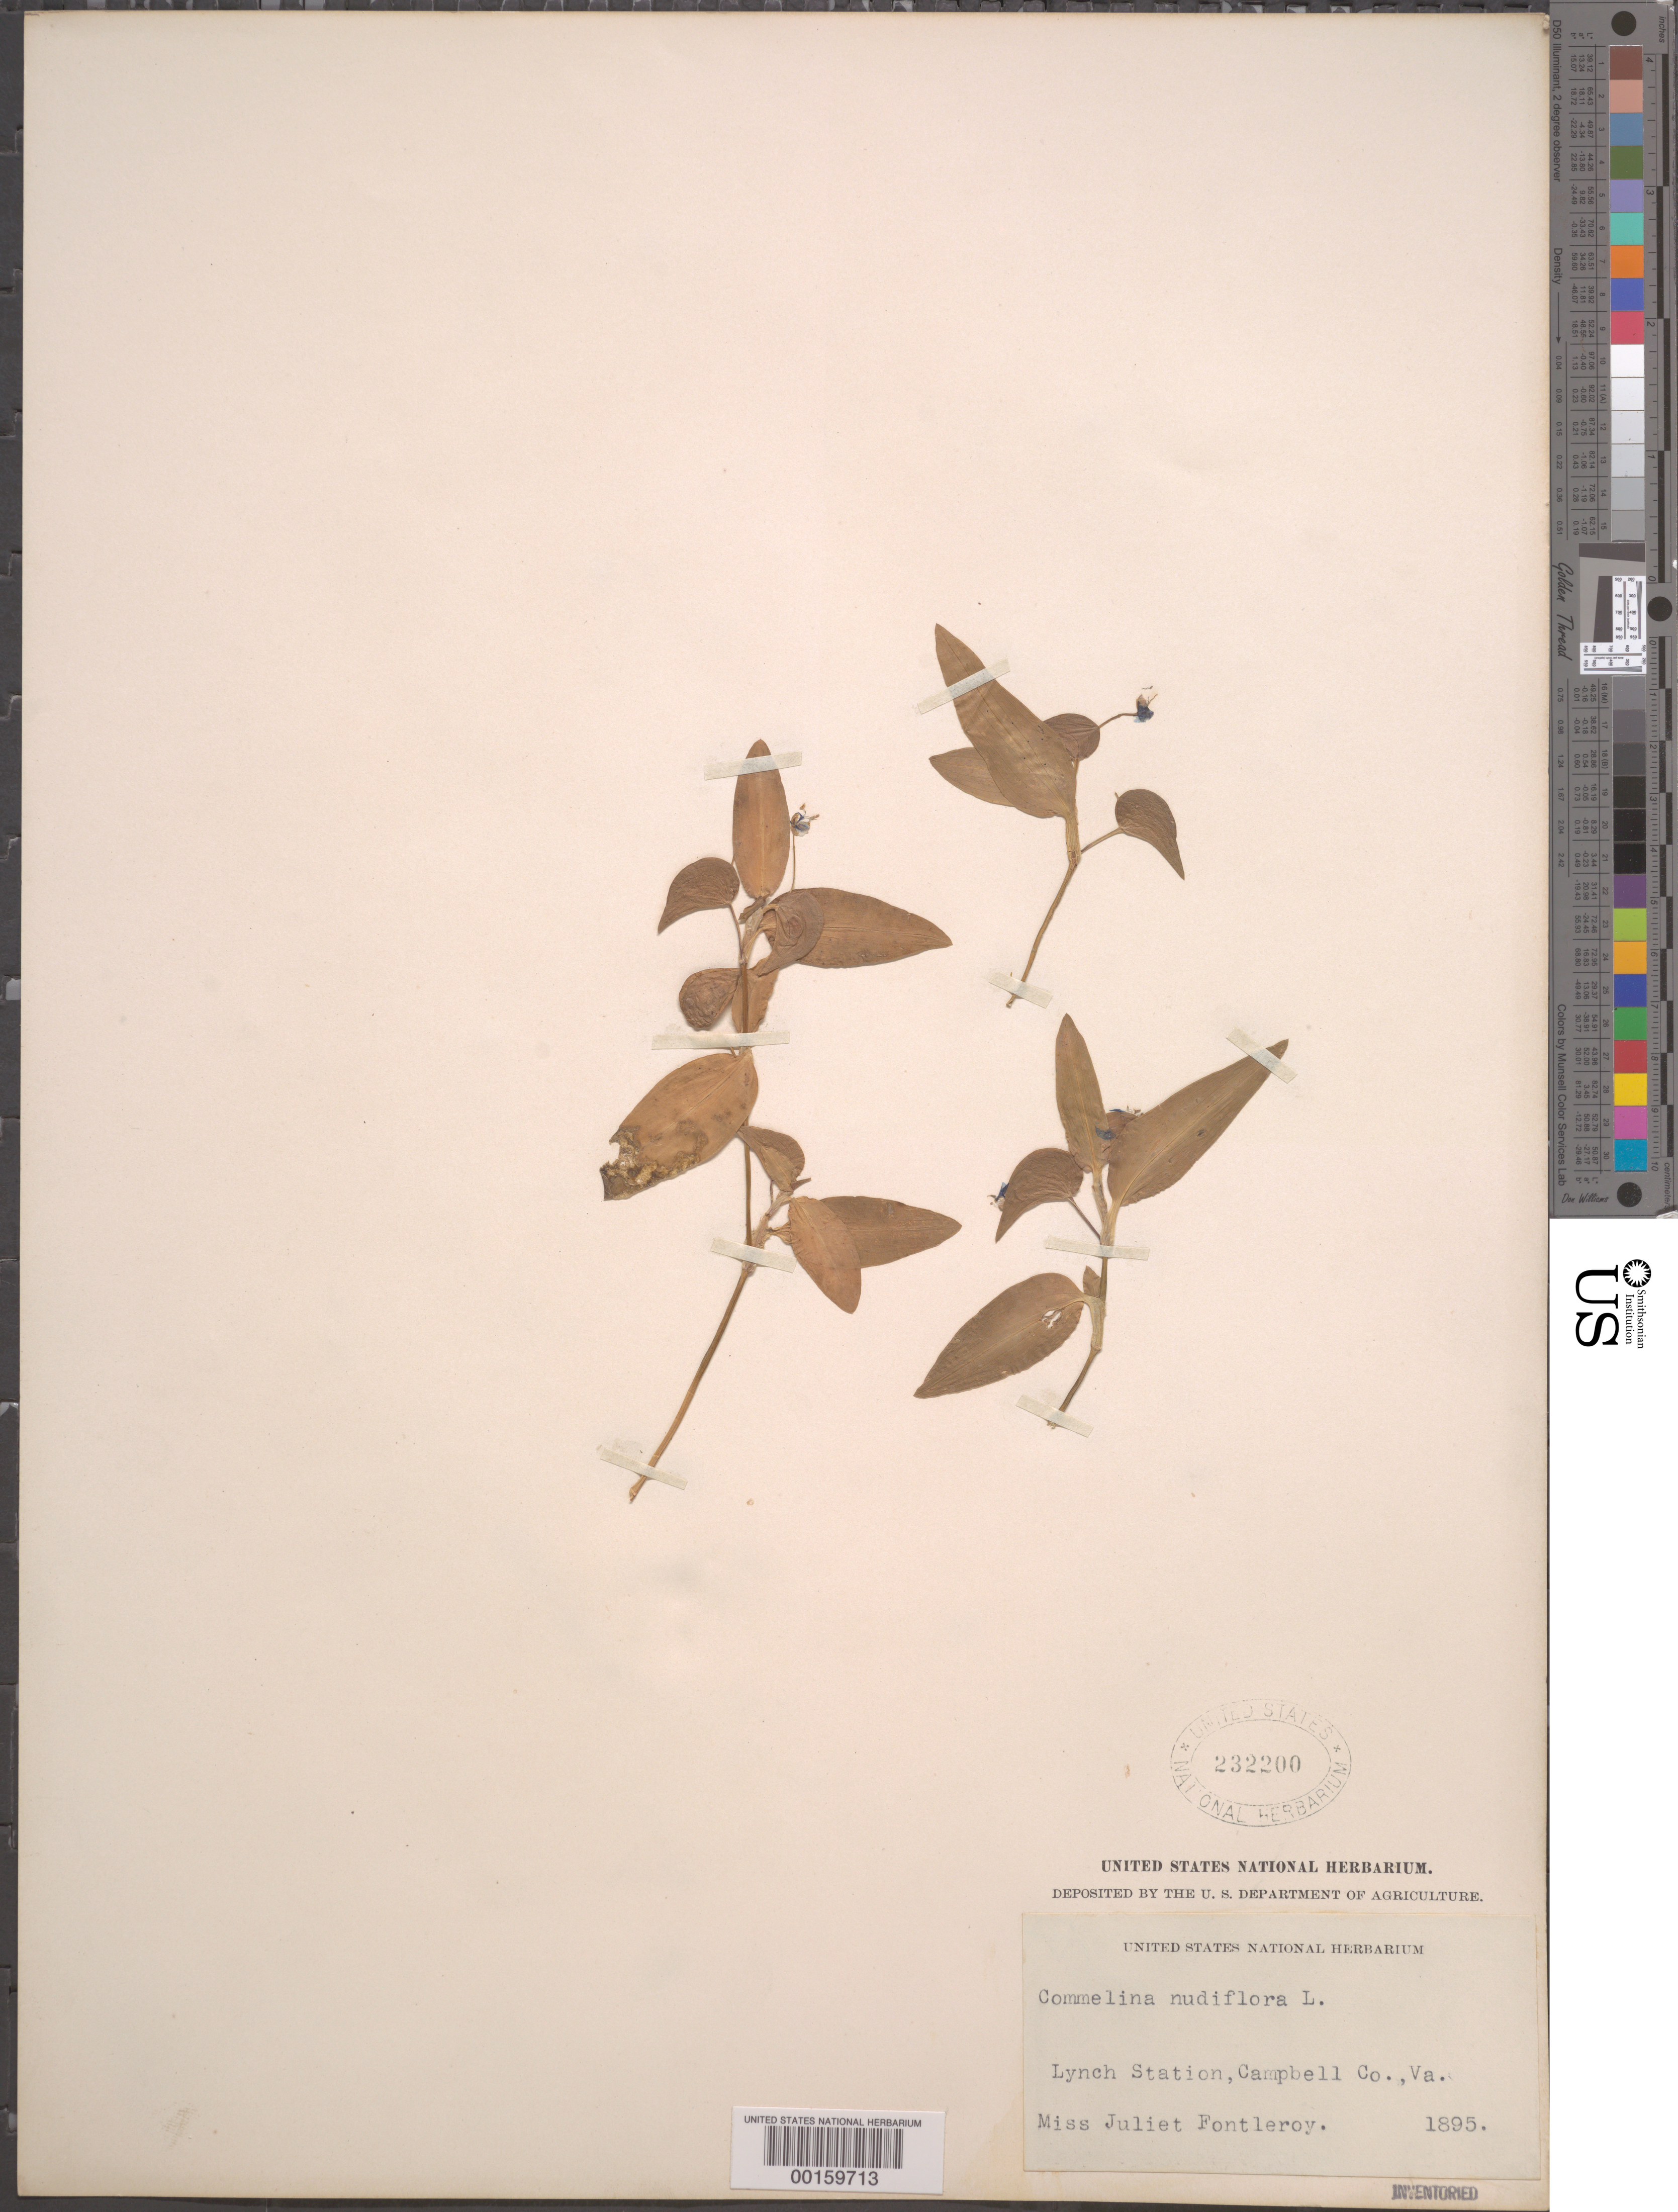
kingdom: Plantae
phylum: Tracheophyta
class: Liliopsida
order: Commelinales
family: Commelinaceae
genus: Commelina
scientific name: Commelina diffusa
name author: Burm. f.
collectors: J. Fontleroy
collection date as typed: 1895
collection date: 1895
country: United States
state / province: Virginia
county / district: Campbell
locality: Lynch station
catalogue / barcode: US 232200